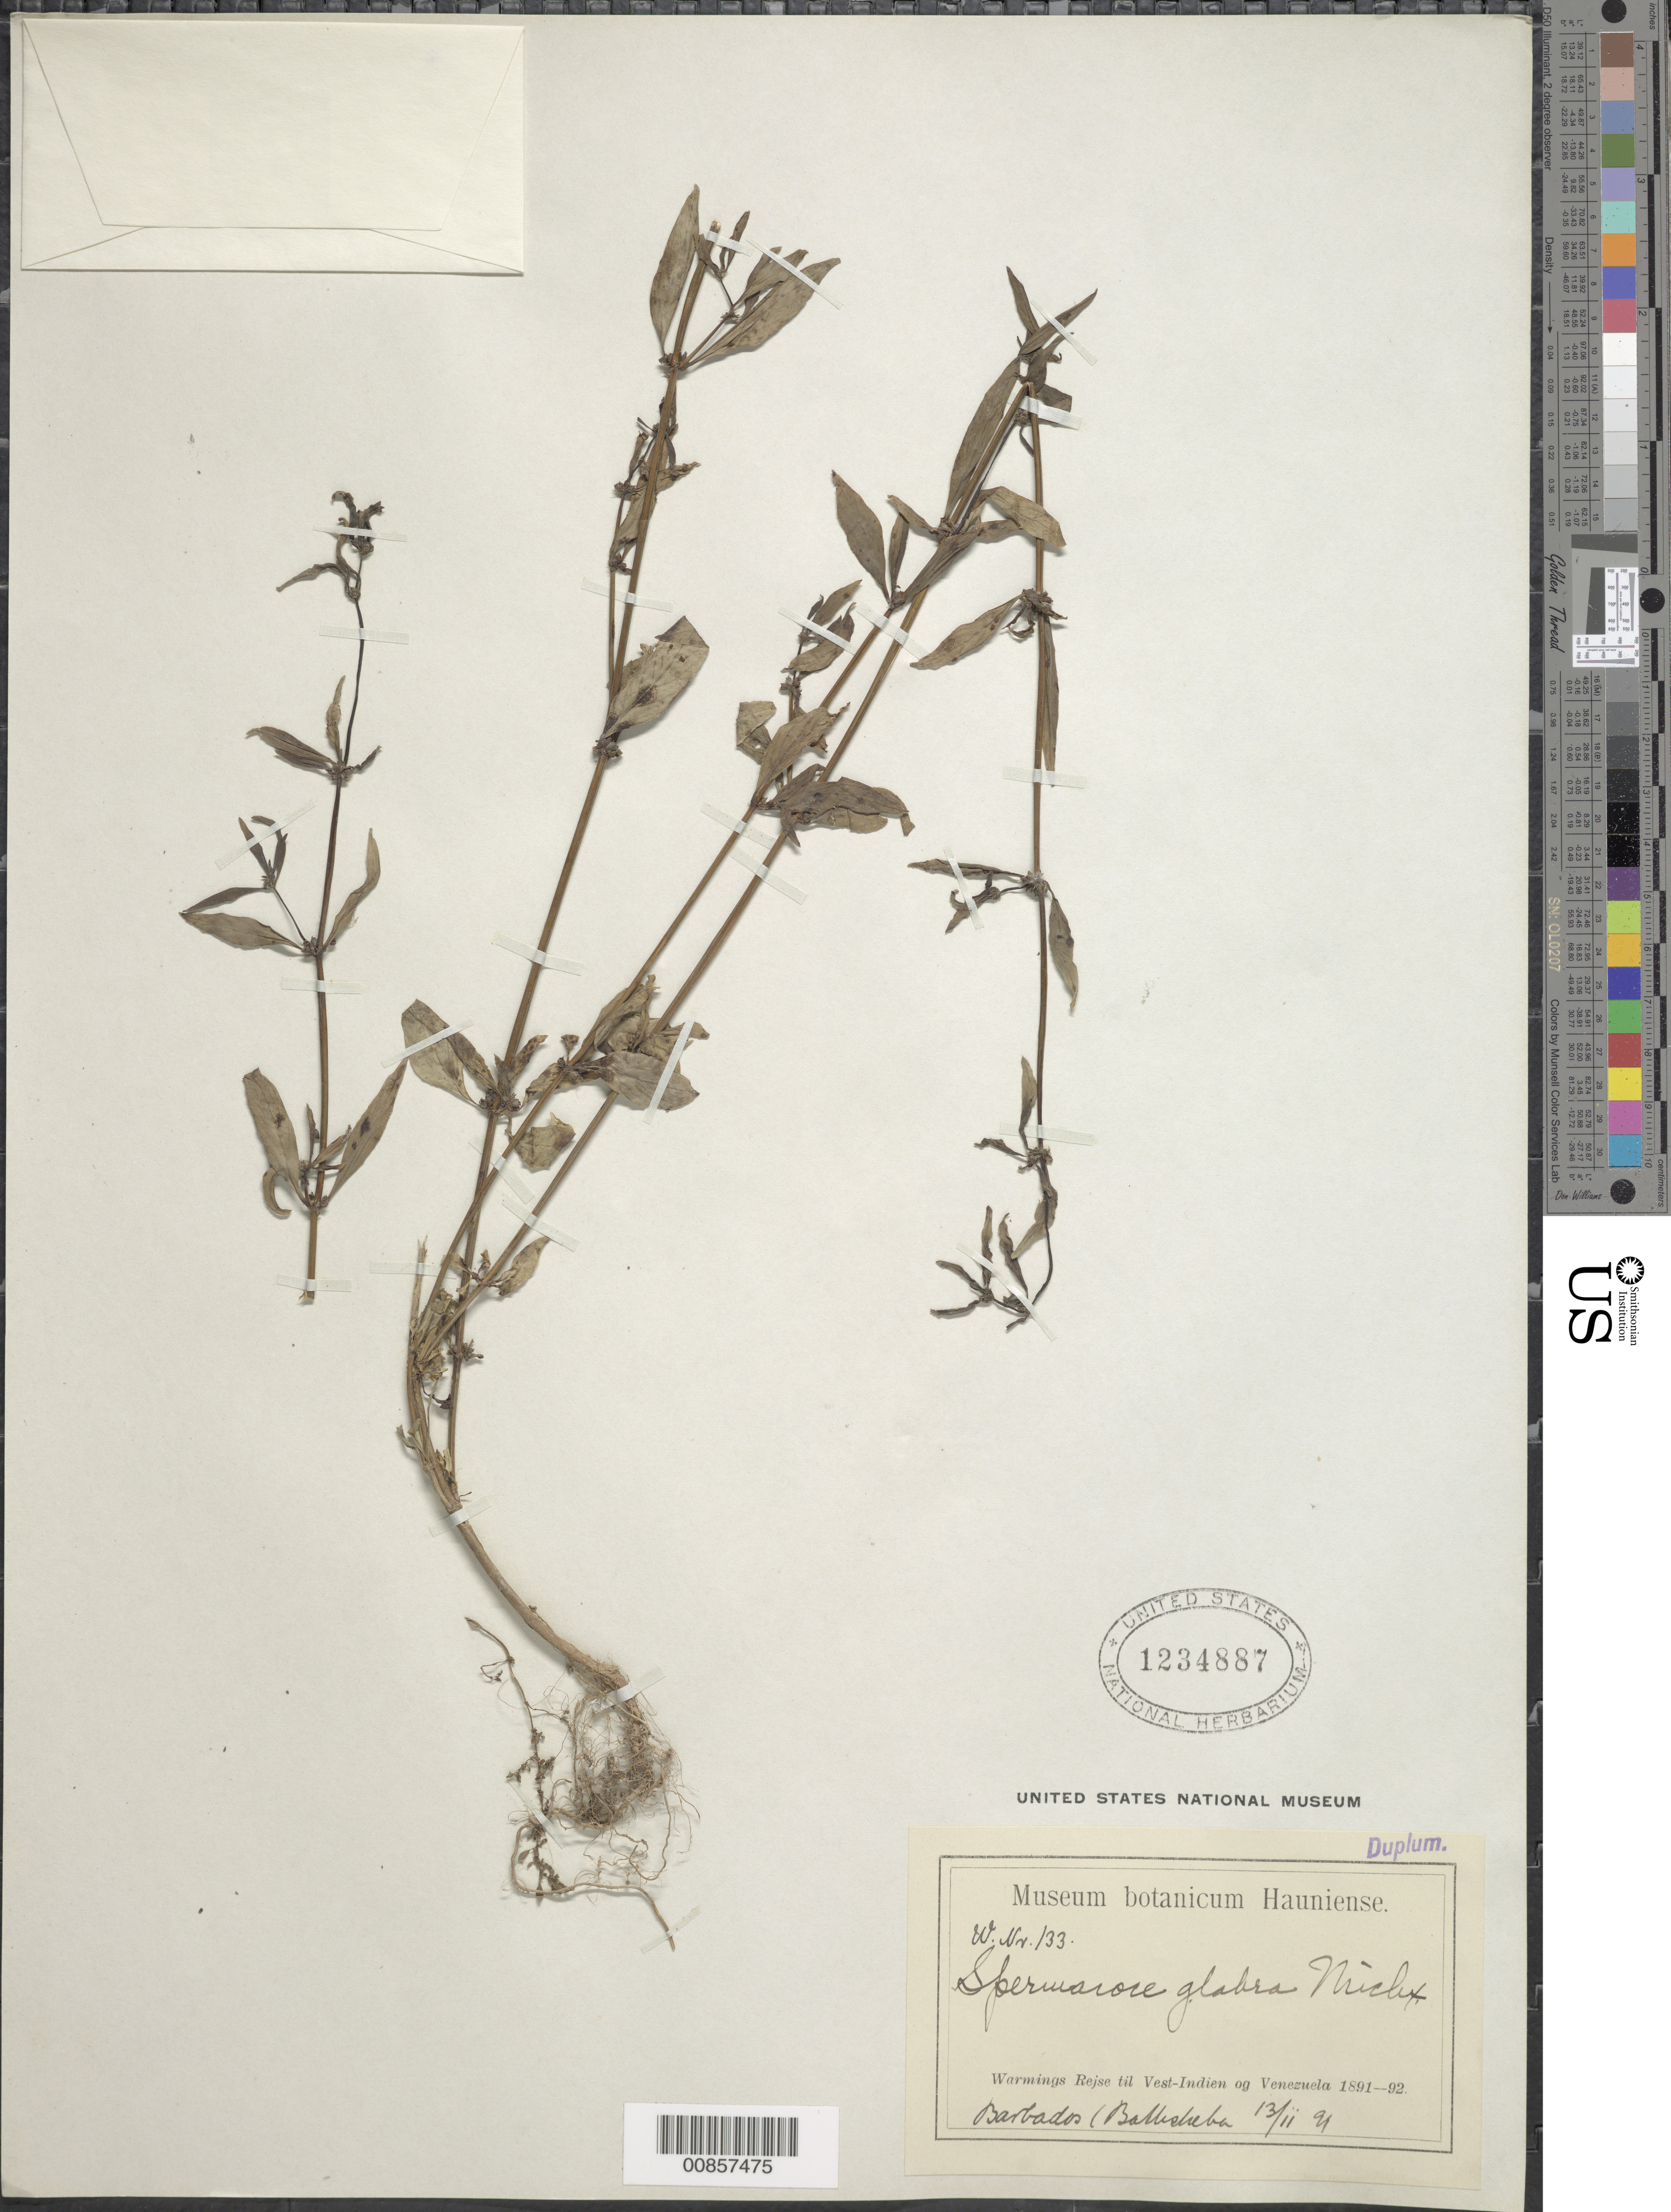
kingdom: Plantae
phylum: Tracheophyta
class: Magnoliopsida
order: Gentianales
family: Rubiaceae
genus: Spermacoce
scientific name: Spermacoce glabra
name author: Michx.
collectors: ex Mus. Bot. Hauniense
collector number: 133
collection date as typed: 13 Feb 1891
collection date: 1891-02-13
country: Barbados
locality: Ballesheba (sp?)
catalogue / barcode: US 1234887